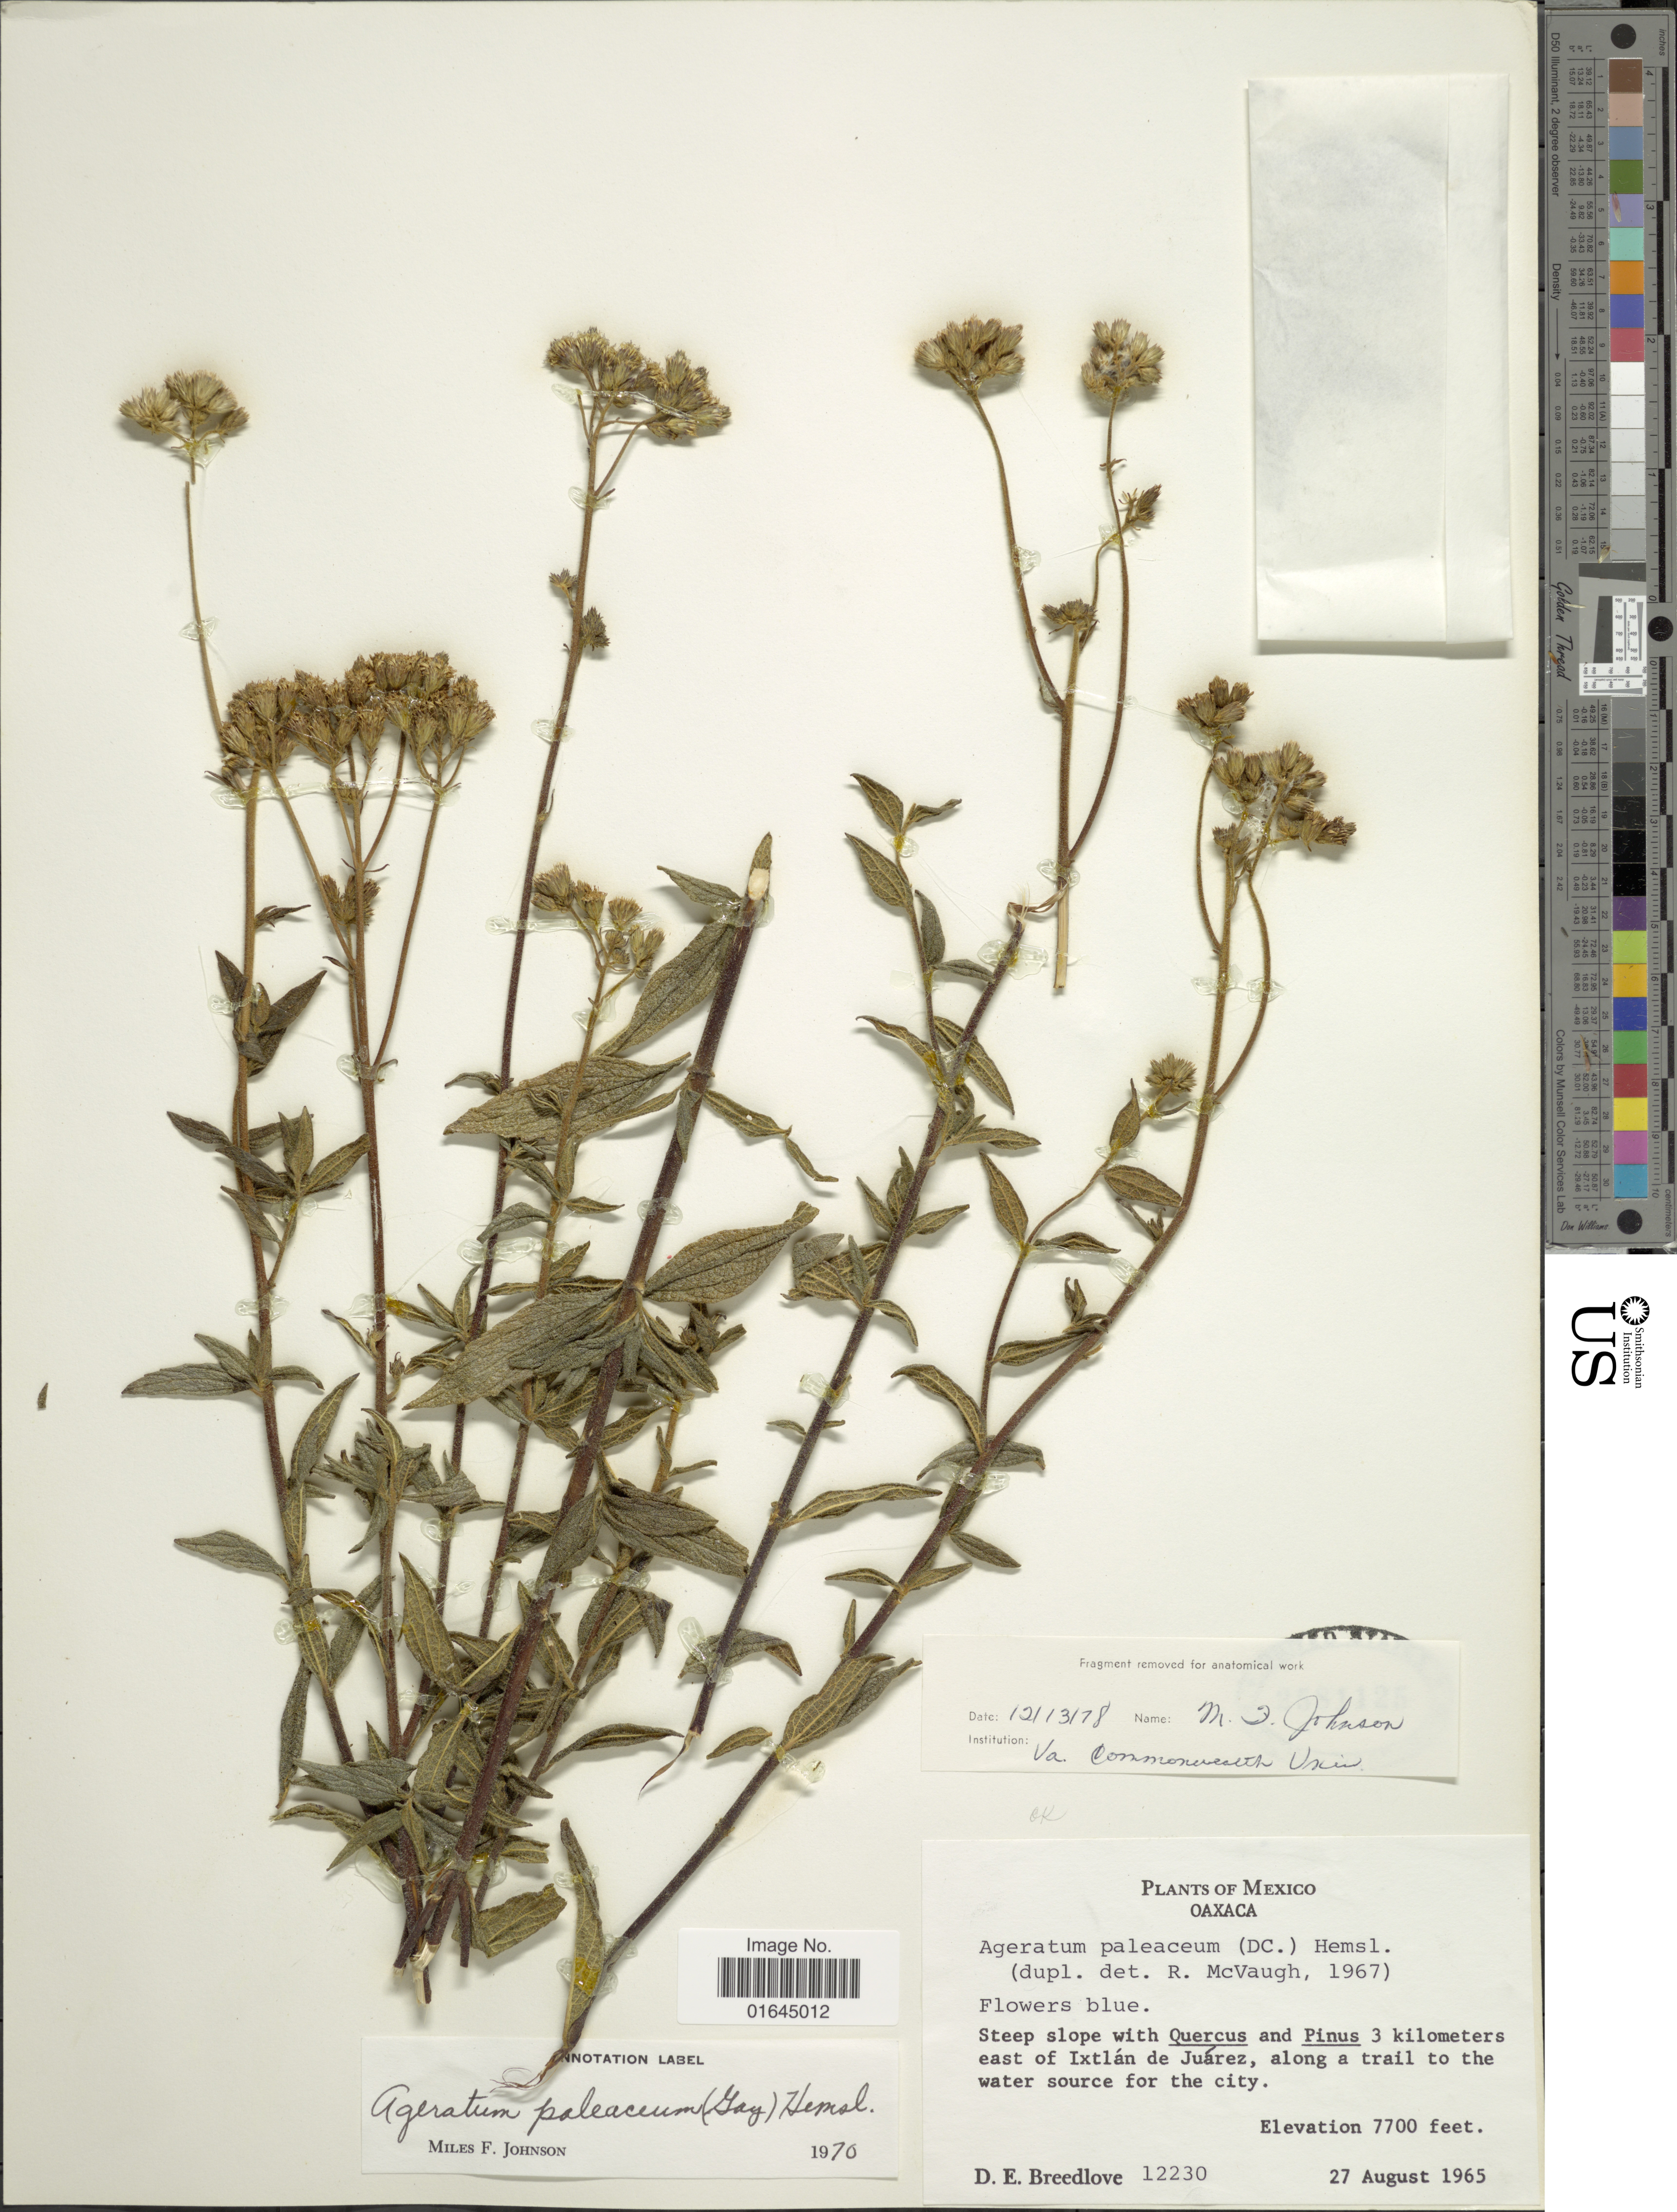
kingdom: Plantae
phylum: Tracheophyta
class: Magnoliopsida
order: Asterales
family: Asteraceae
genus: Ageratum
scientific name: Ageratum paleaceum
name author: (DC.) Hemsl.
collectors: D. E. Breedlove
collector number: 12230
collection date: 1965-08-27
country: Mexico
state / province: Oaxaca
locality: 3 kilometers east of Ixtlán de Juárez, along a trail to the water source for the city.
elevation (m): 2347